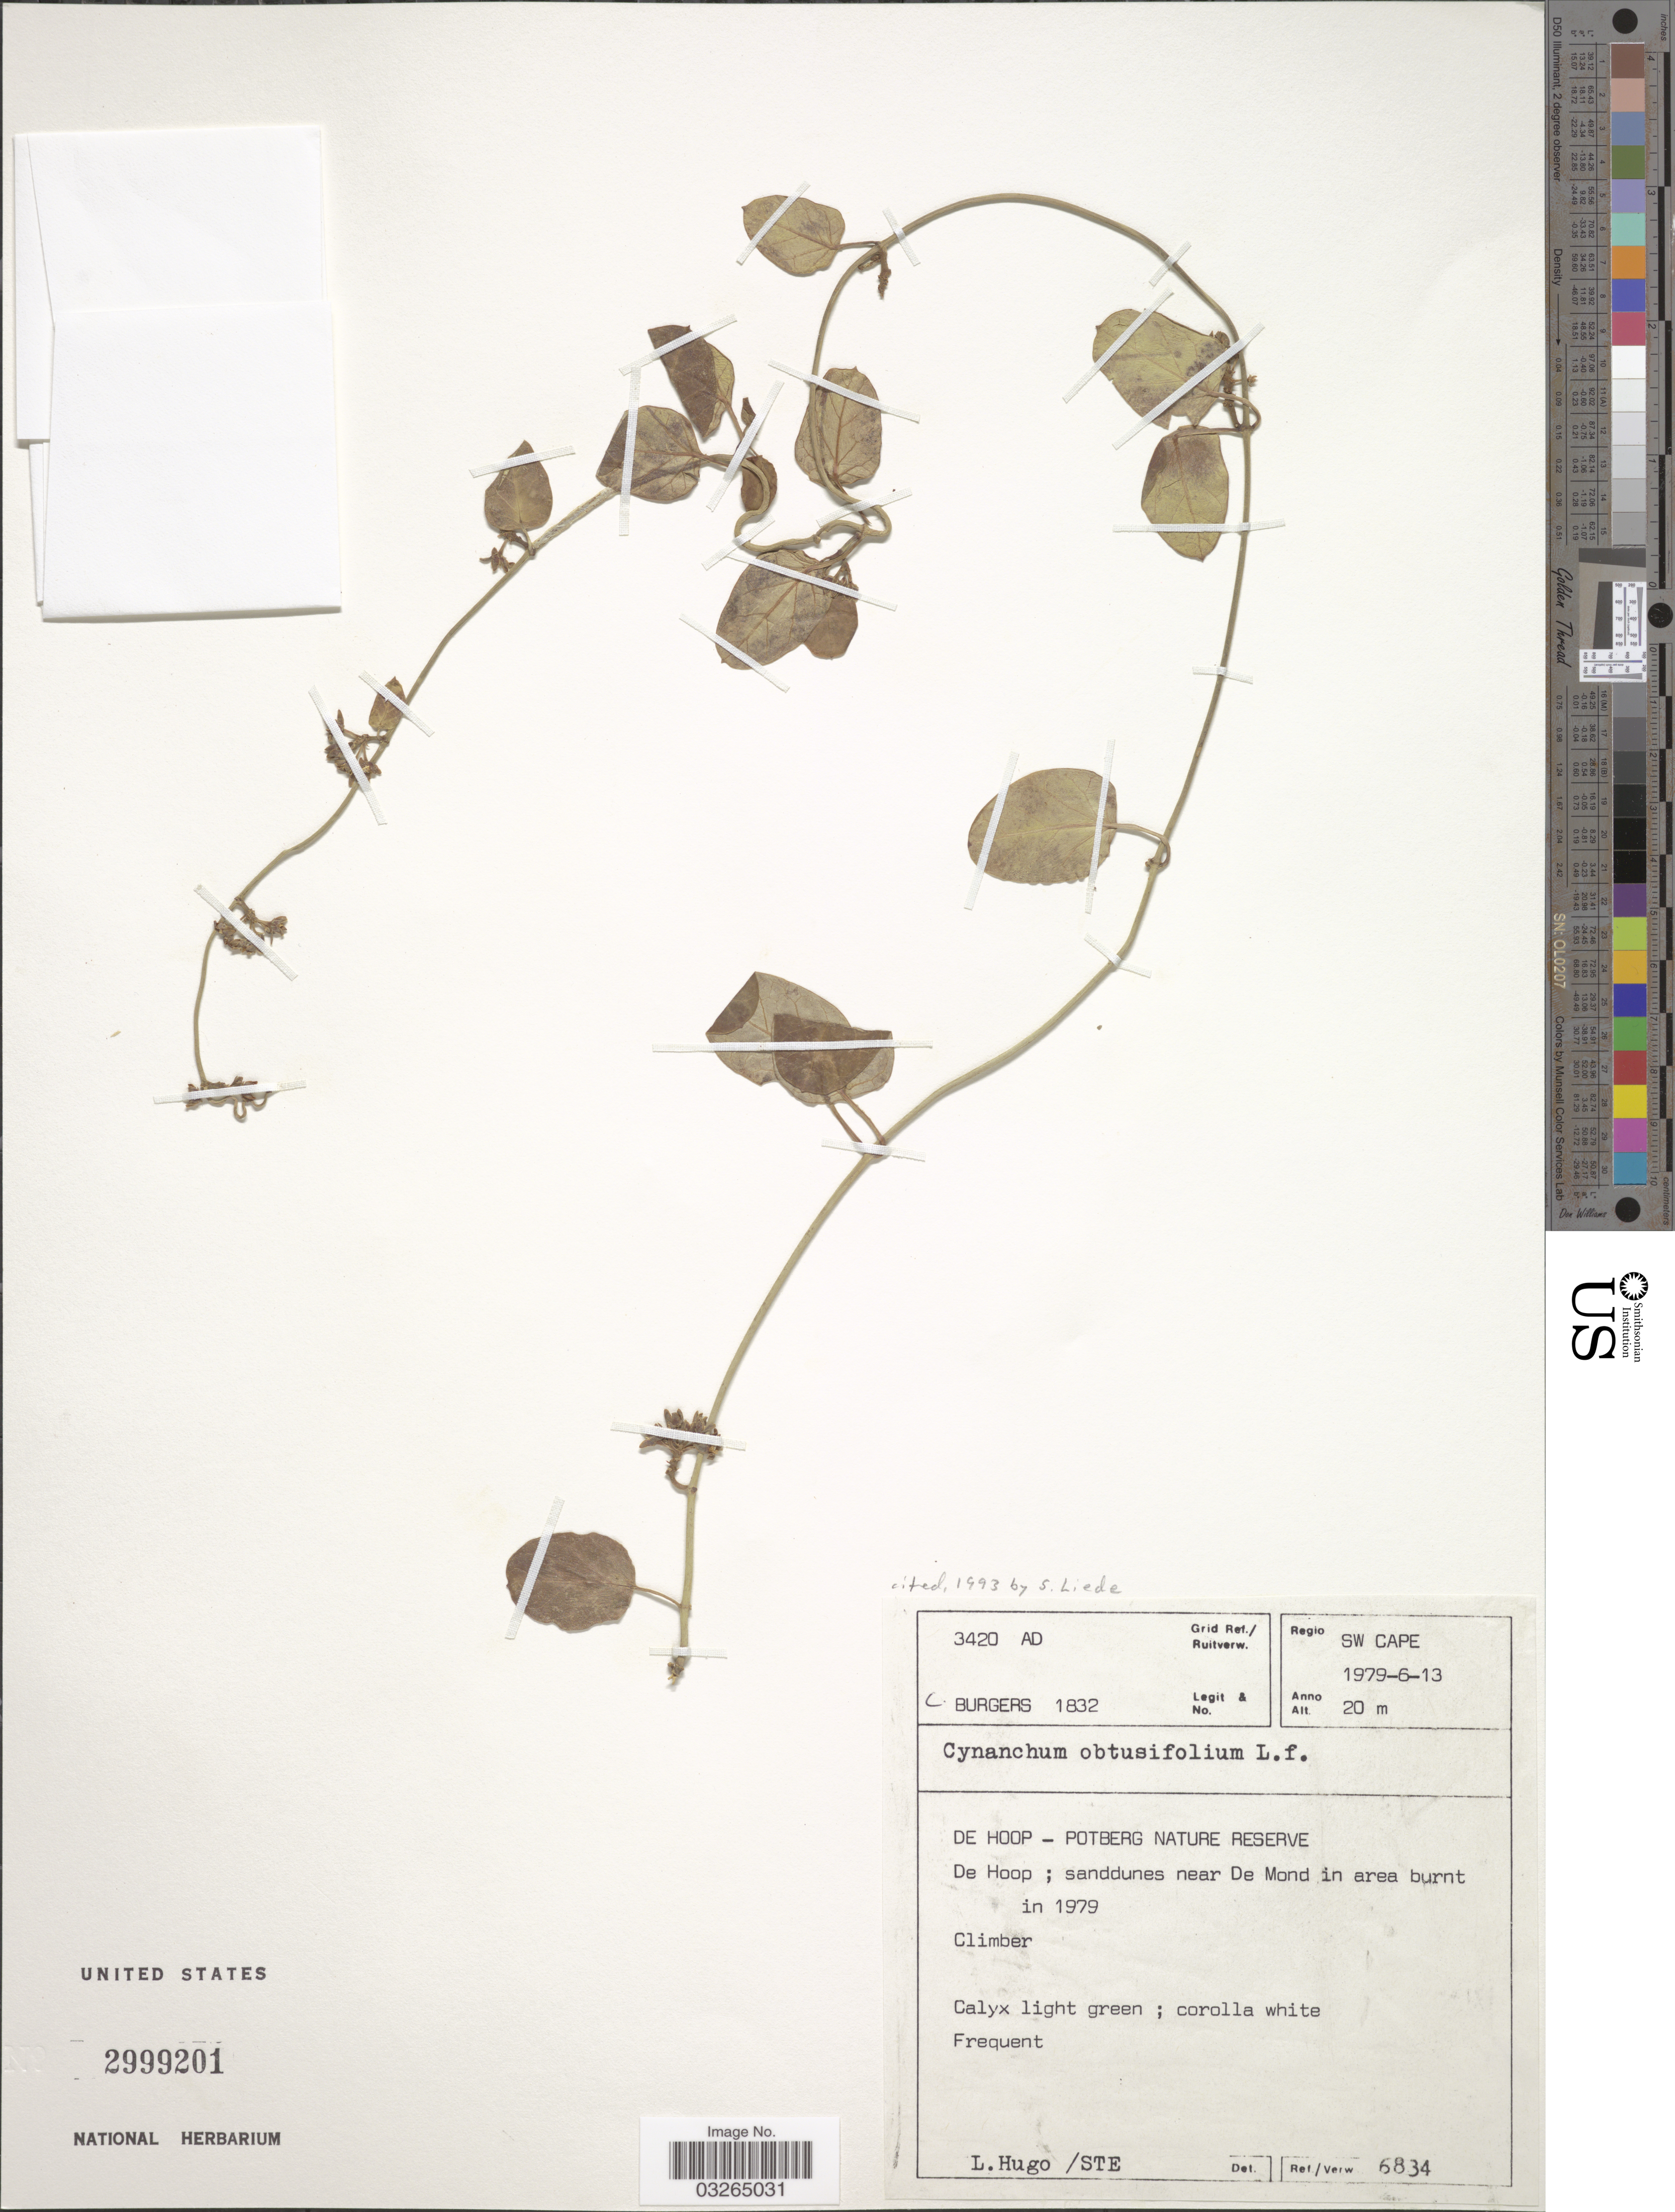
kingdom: Plantae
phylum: Tracheophyta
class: Magnoliopsida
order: Gentianales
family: Apocynaceae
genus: Cynanchum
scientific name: Cynanchum obtusifolium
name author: L. f.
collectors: C. Burgers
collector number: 1832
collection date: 1979-06-13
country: South Africa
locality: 3420 AD Grid Ref./ Ruitverw. Regio SW Cape. De Hoop - Potberg Nature Reserve. De Hoop; sanddunes near De Mond.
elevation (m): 20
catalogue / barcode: US 2999201